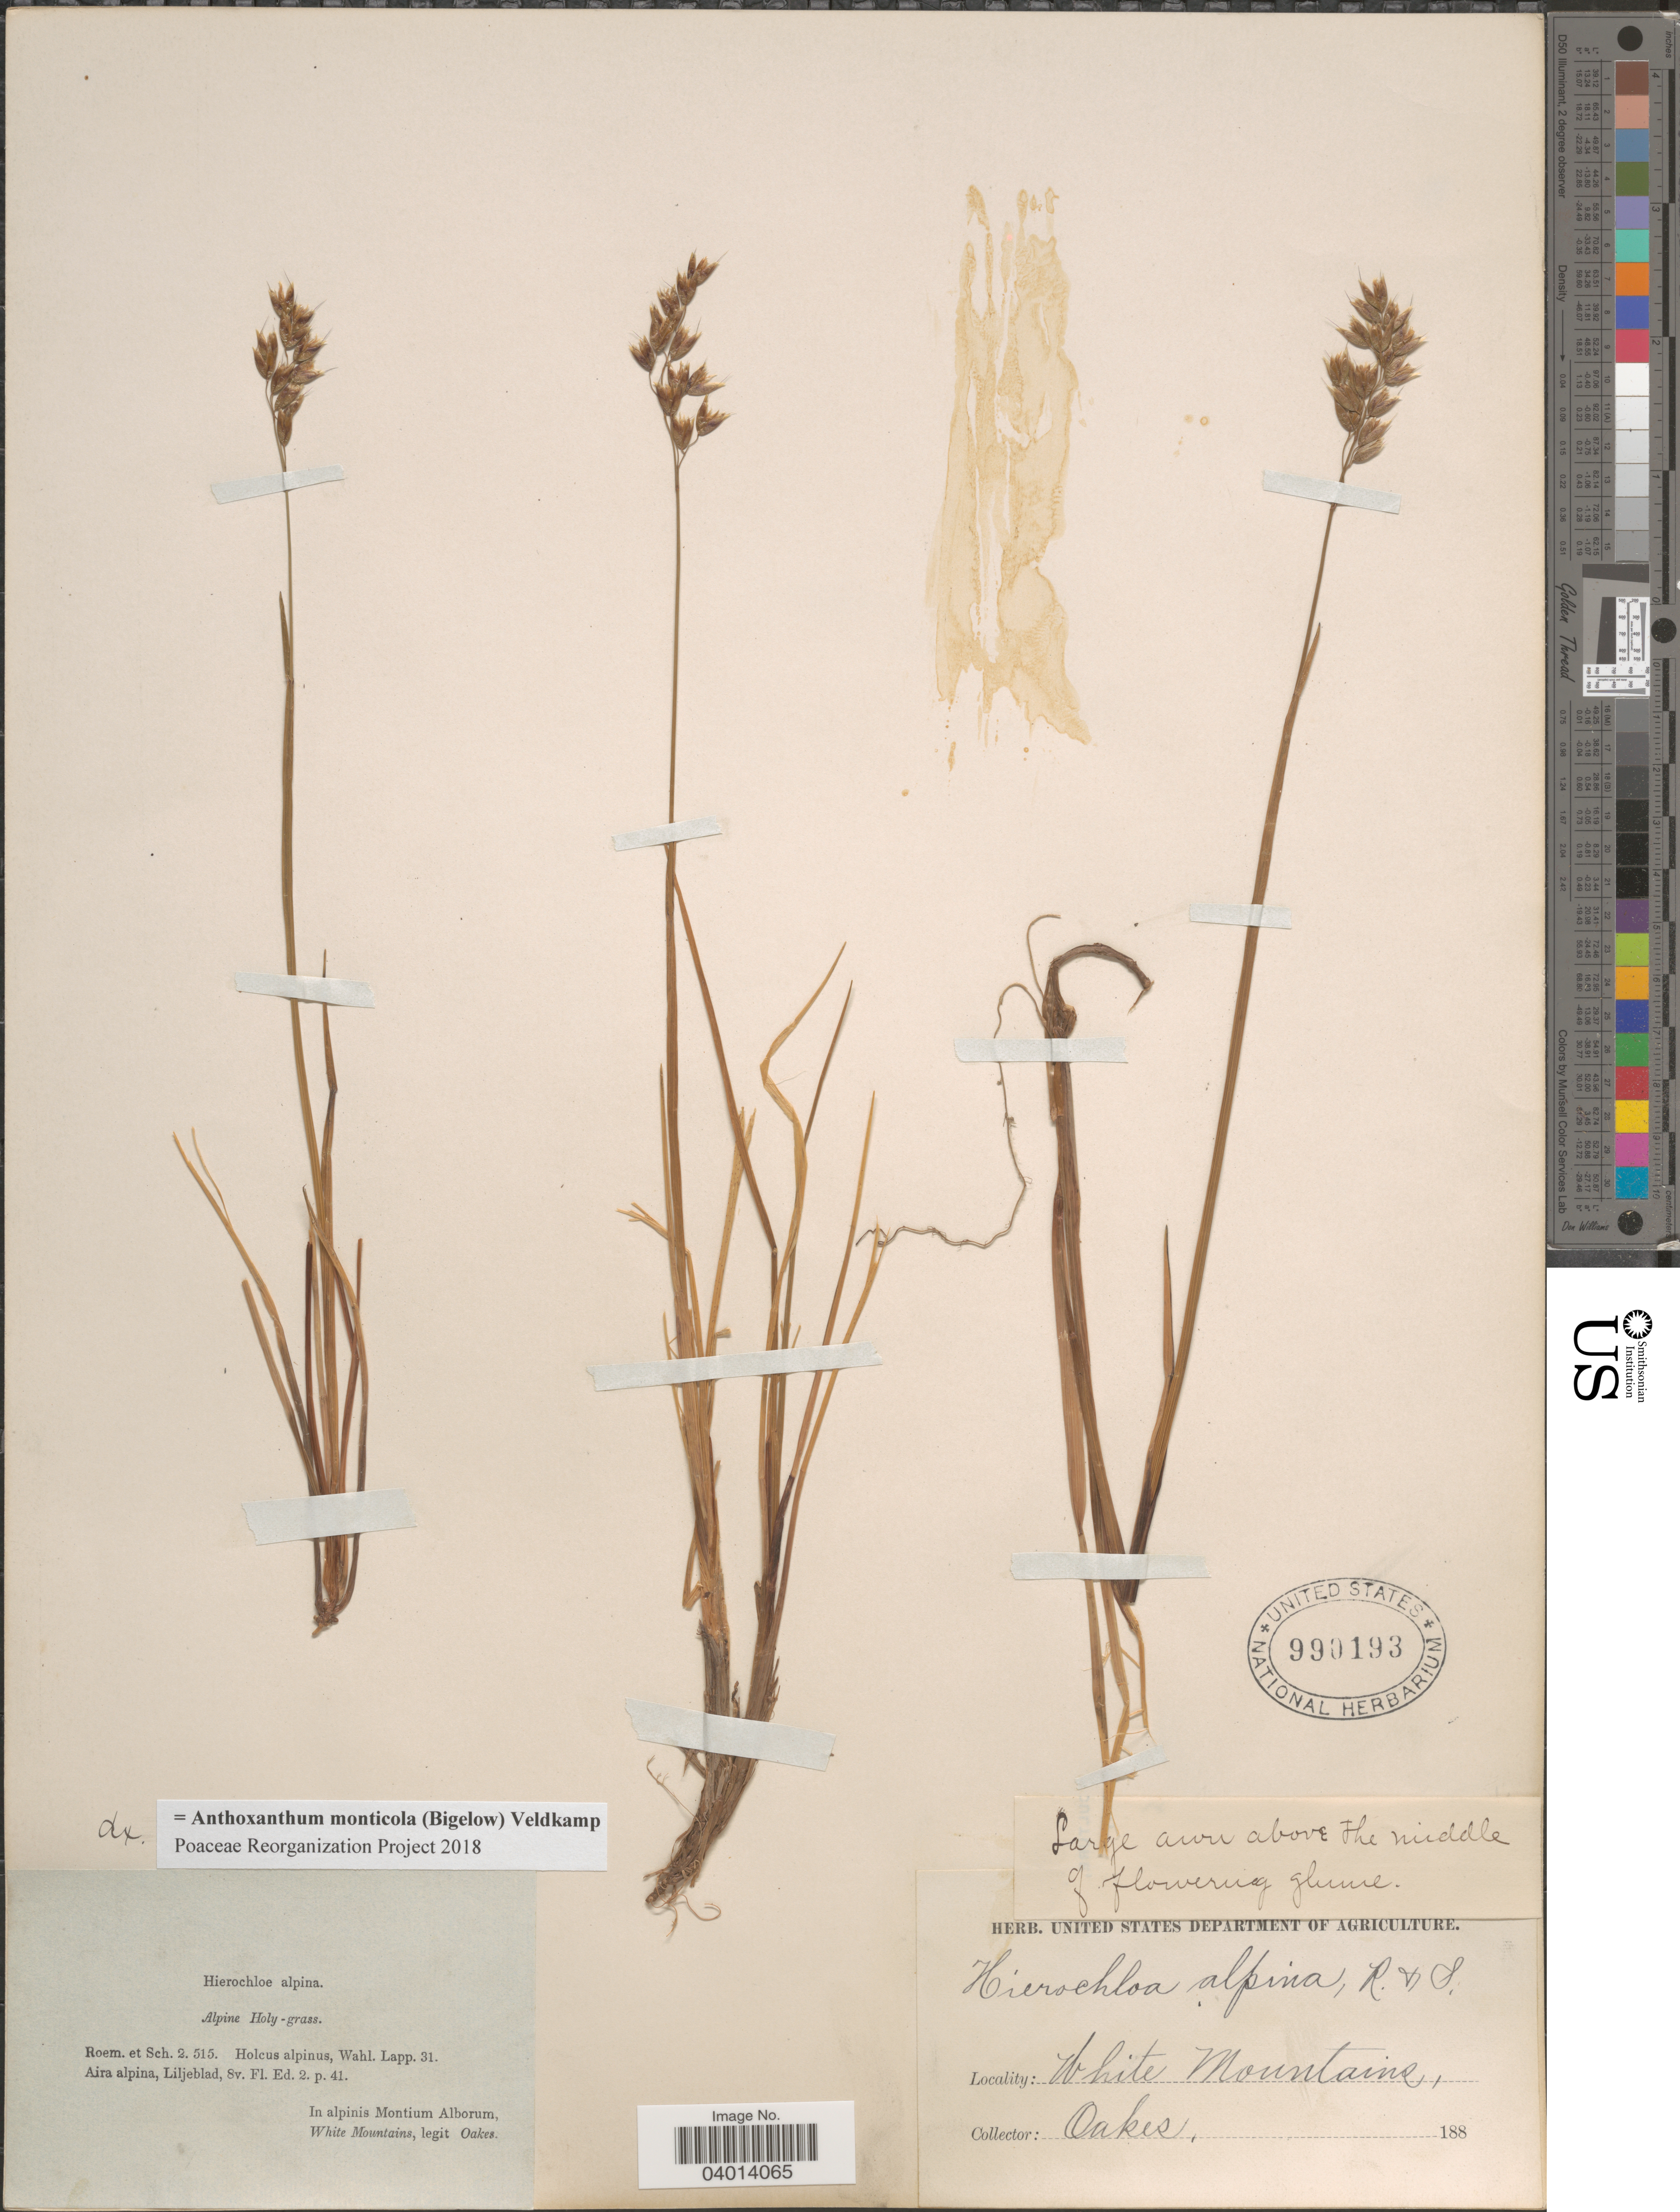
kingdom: Plantae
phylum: Tracheophyta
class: Liliopsida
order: Poales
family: Poaceae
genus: Anthoxanthum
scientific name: Anthoxanthum monticola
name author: (Bigelow) Veldkamp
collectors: -. Oakes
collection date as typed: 188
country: United States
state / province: New Hampshire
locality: In alpinis Montium Alborum, White Mountains.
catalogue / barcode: US 990193